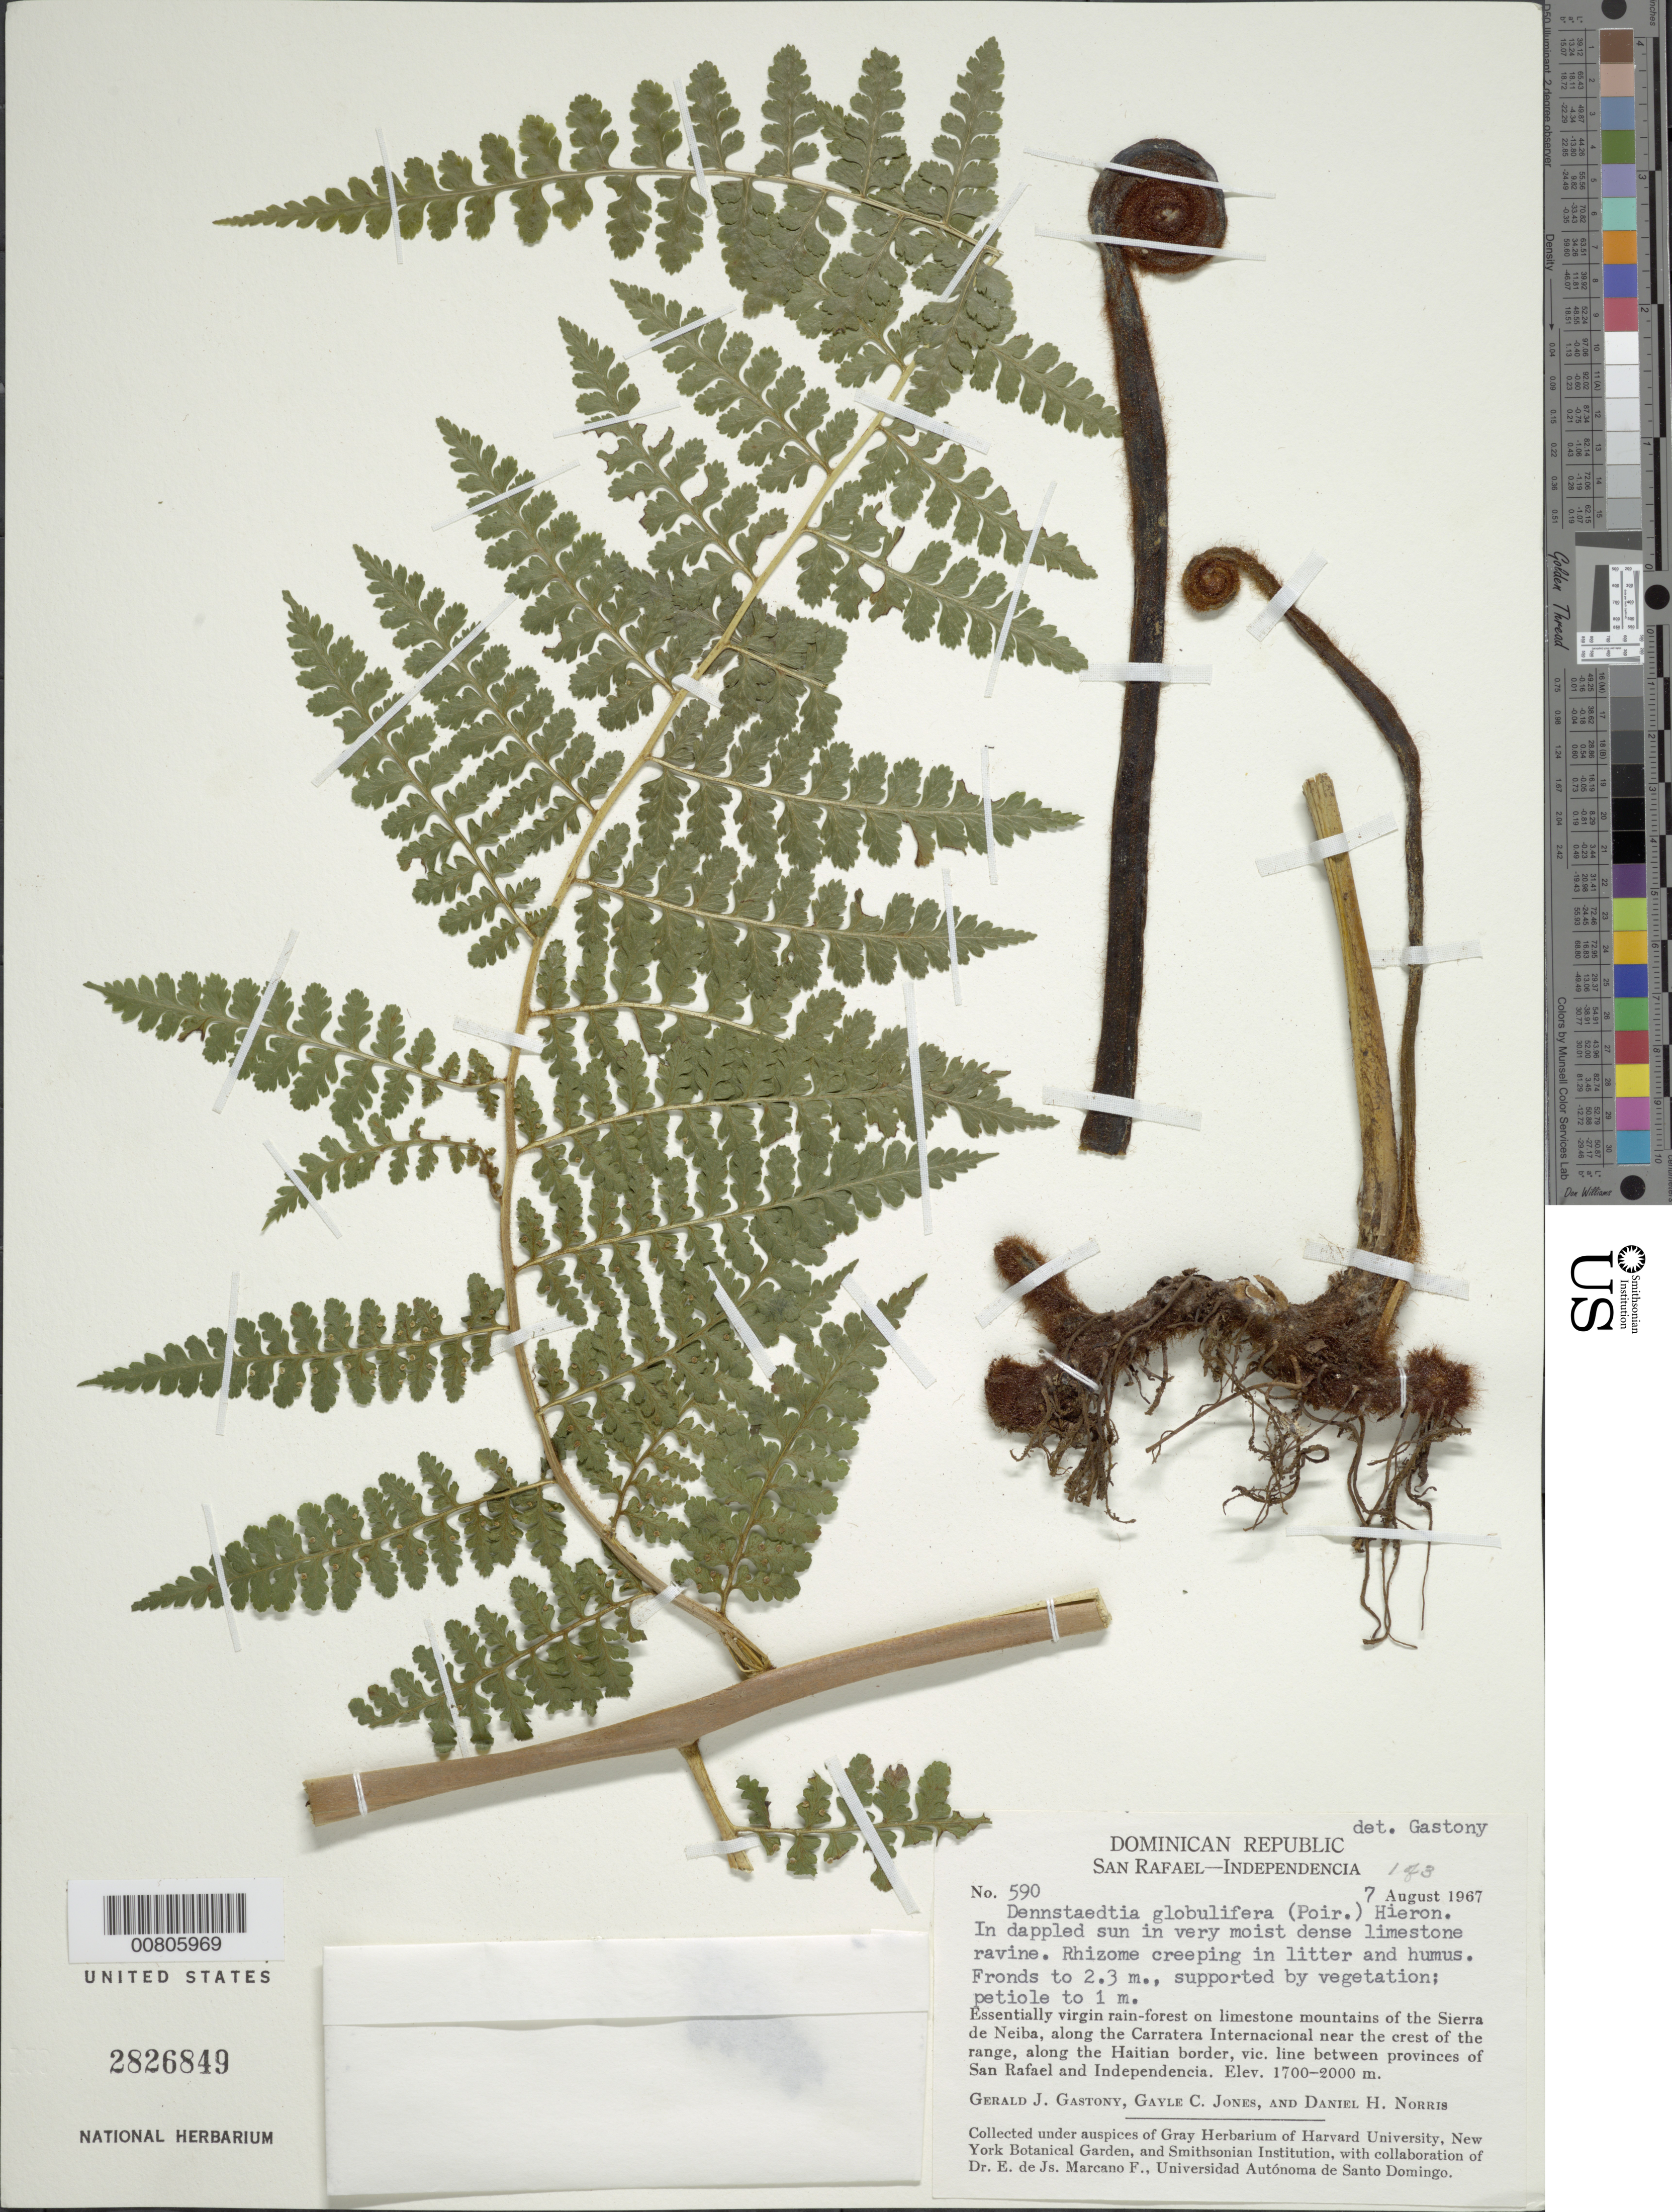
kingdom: Plantae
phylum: Tracheophyta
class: Polypodiopsida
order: Polypodiales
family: Dennstaedtiaceae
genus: Dennstaedtia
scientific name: Dennstaedtia globulifera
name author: (Poir.) Hieron.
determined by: Gastony, Gerald J.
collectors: G. Gastony, G. C. Jones & D. Horris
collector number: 590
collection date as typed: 07 Aug 1967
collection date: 1967-08-07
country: Dominican Republic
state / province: Independencia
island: Hispaniola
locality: Prov. San Rafael to Prov. Independencia, Sierra de Neiba, along Carratera Internacional, along Haitian border between provinces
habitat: Essentially virgin rainforest on limestone mountains; in dappled sun in very moist dense limestone ravine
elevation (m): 1700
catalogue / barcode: US 2826849